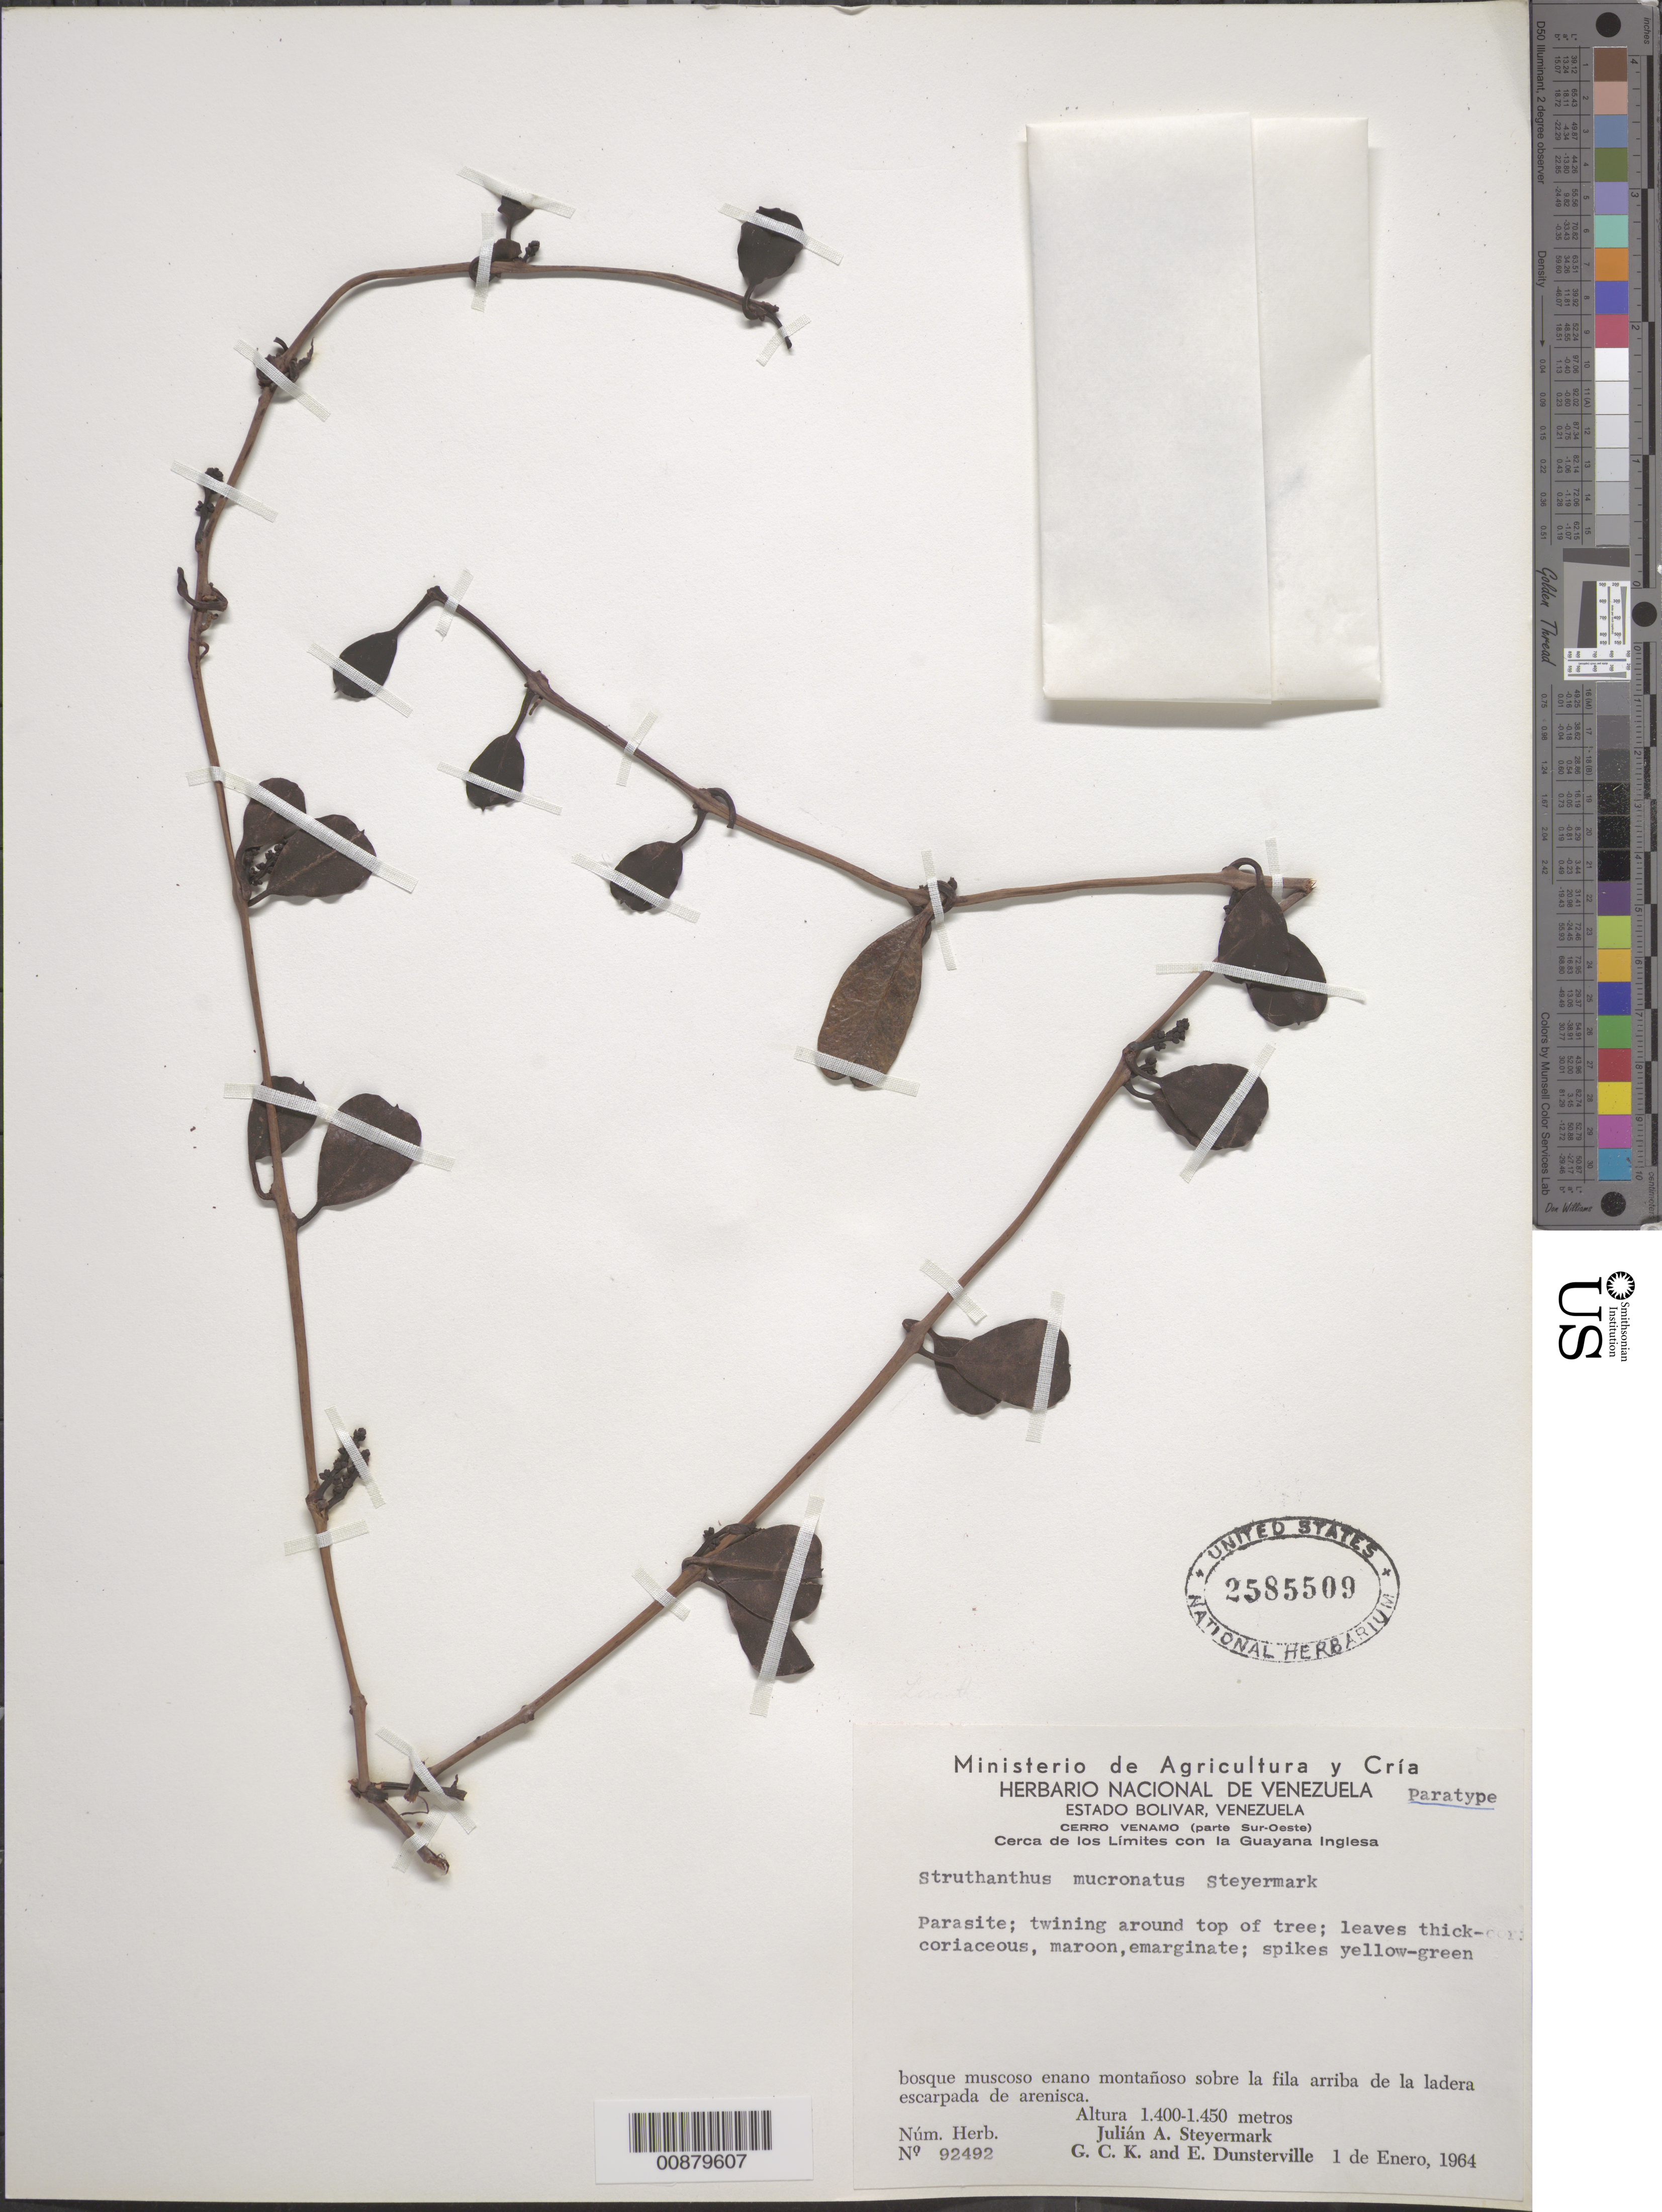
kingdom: Plantae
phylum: Tracheophyta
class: Magnoliopsida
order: Santalales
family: Loranthaceae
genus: Struthanthus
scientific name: Struthanthus mucronatus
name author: Steyerm.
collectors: J. Steyermark, G. C. K. Dunsterville & E. Dunsterville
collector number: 92492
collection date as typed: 1-Jan-64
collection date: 1964-01-01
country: Venezuela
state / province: Bolívar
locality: Cerro Venamo, parte Sur-Oeste, cerca de los limites con Guayana Inglesa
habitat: Twining around top of tree; Bosque muscoso enano montanoso sobre la fila arriba de la ladera escarpada de arenisca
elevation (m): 1400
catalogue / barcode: US 2585509